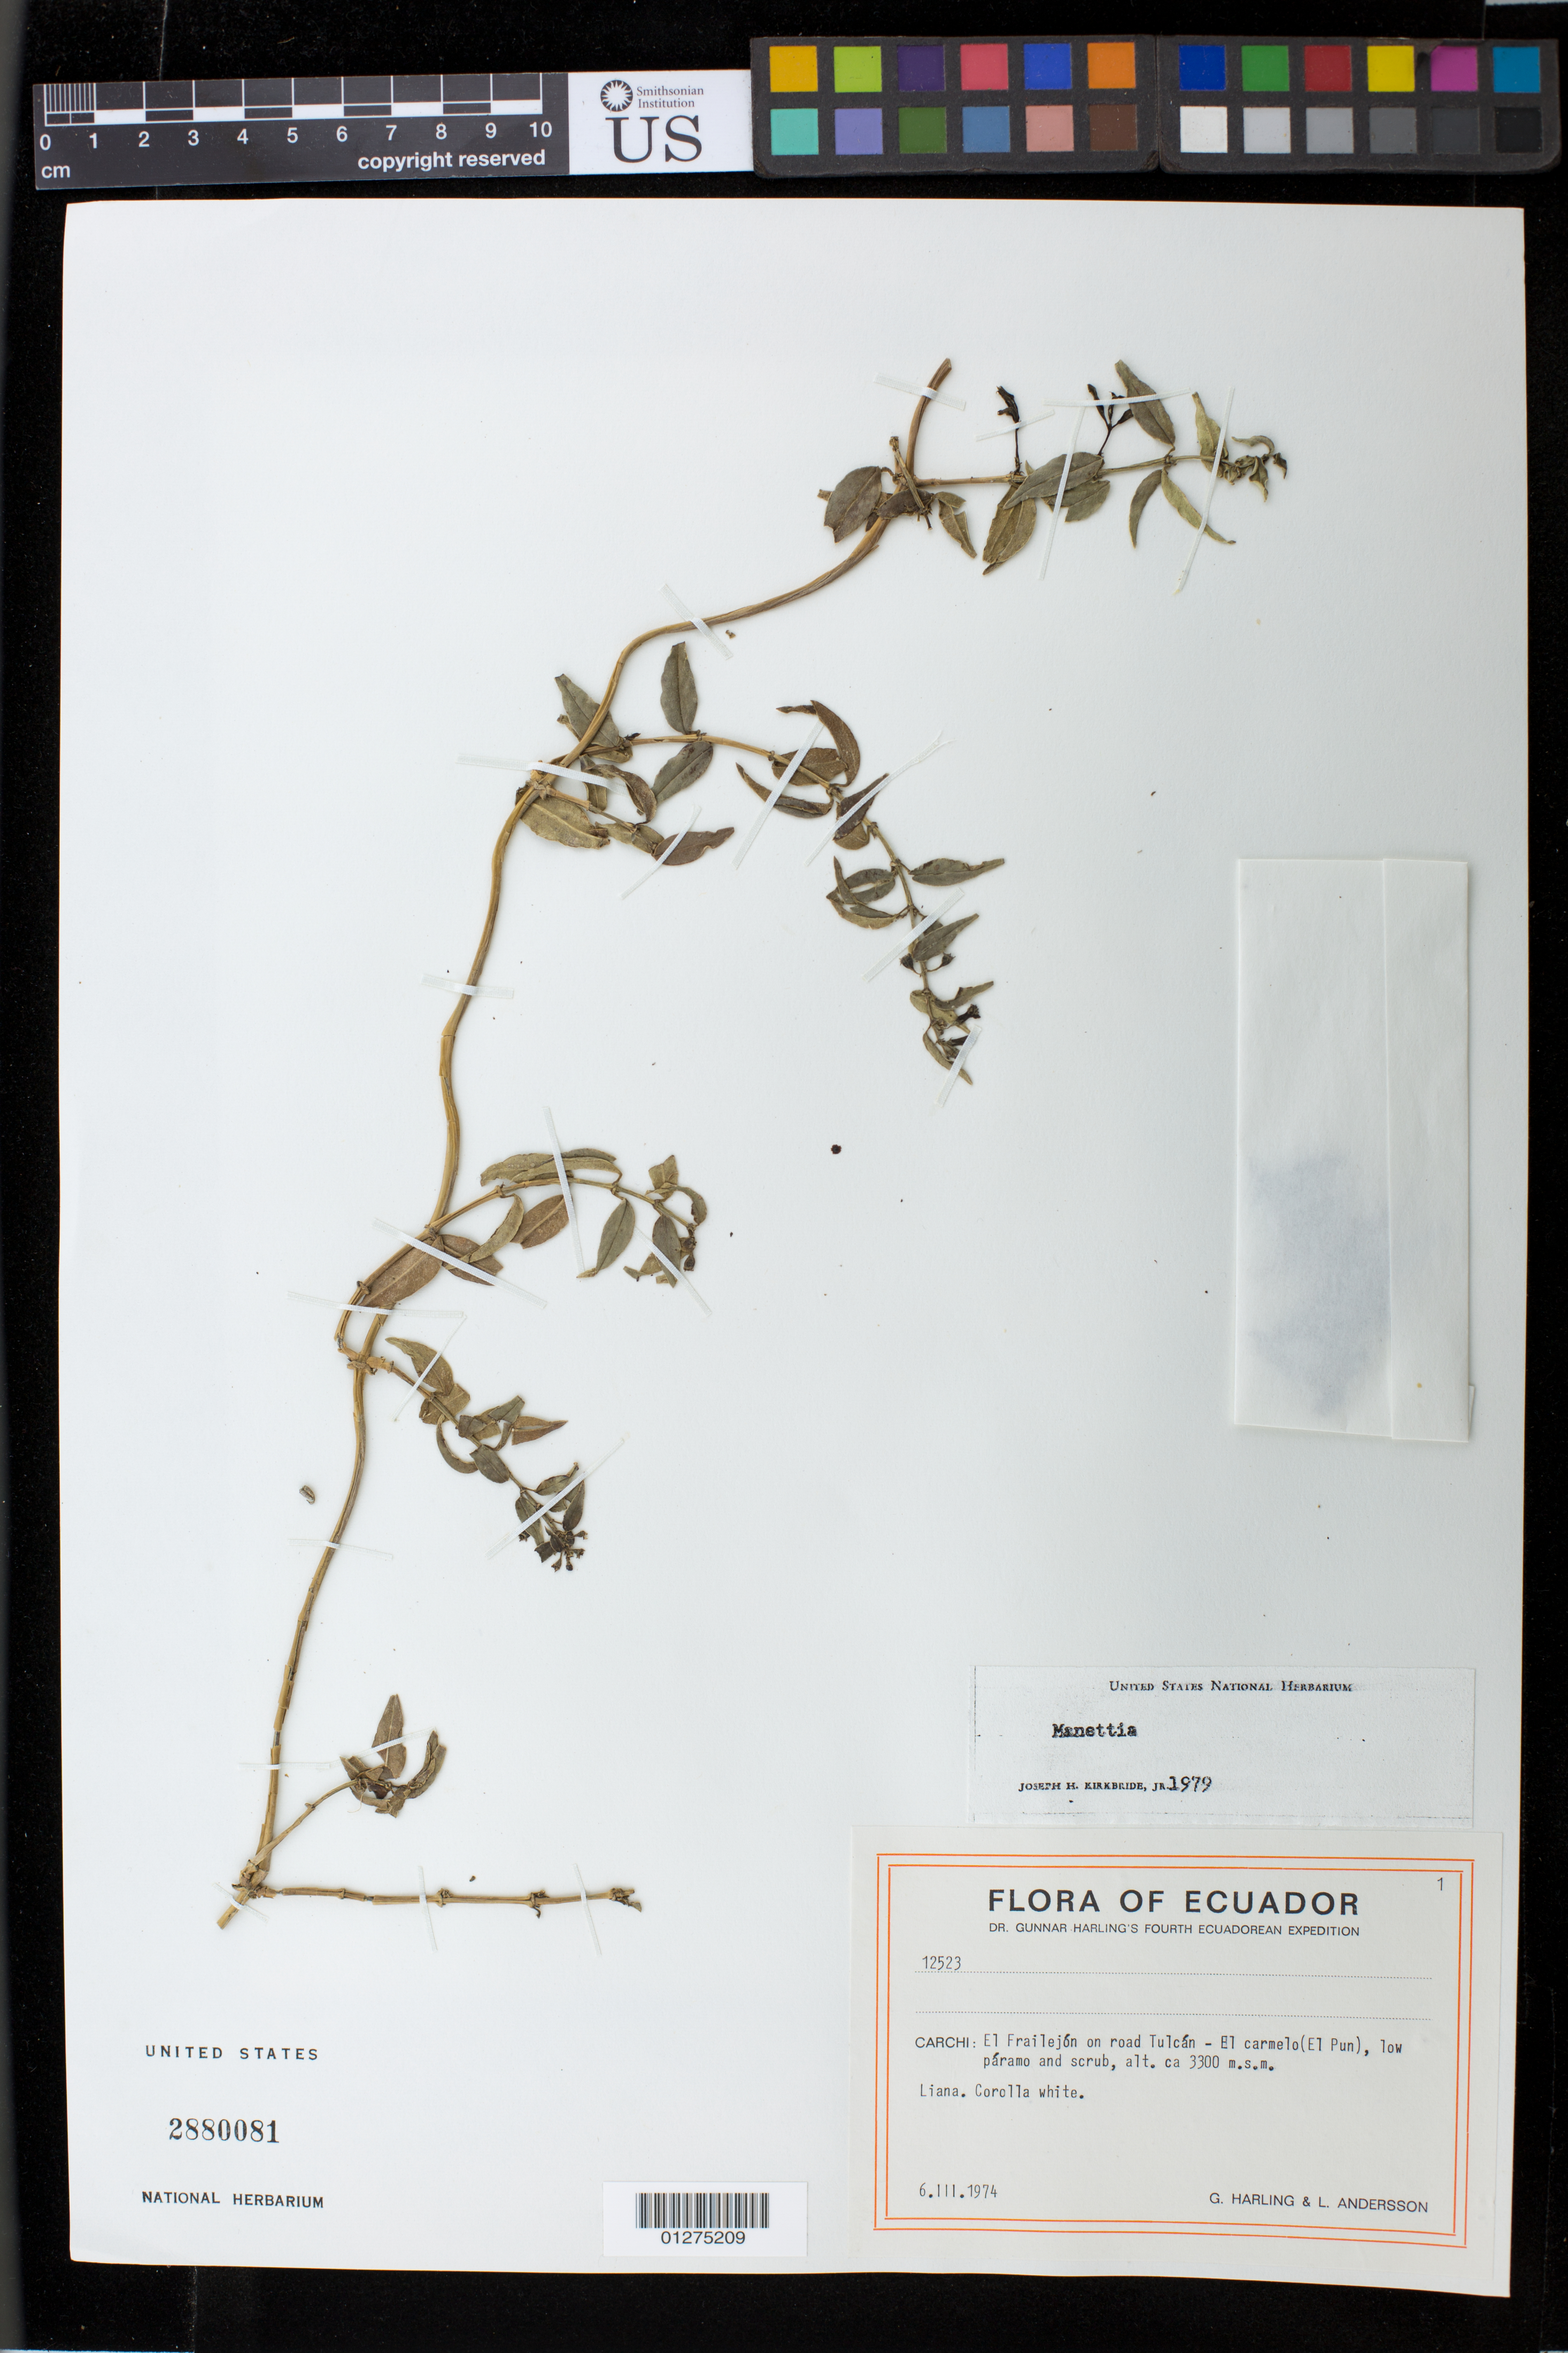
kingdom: Plantae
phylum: Tracheophyta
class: Magnoliopsida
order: Gentianales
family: Rubiaceae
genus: Manettia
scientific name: Manettia sp.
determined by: Kirkbride, J. H., Jr.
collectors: G. Harling & L. Andersson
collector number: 12523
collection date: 1974-03-06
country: Ecuador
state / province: Carchi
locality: El Frailejón on road Tulcan - El Carmelo (El Pun), low páramo and scrub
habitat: low páramo and scrub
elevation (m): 3300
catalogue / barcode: US 2880081